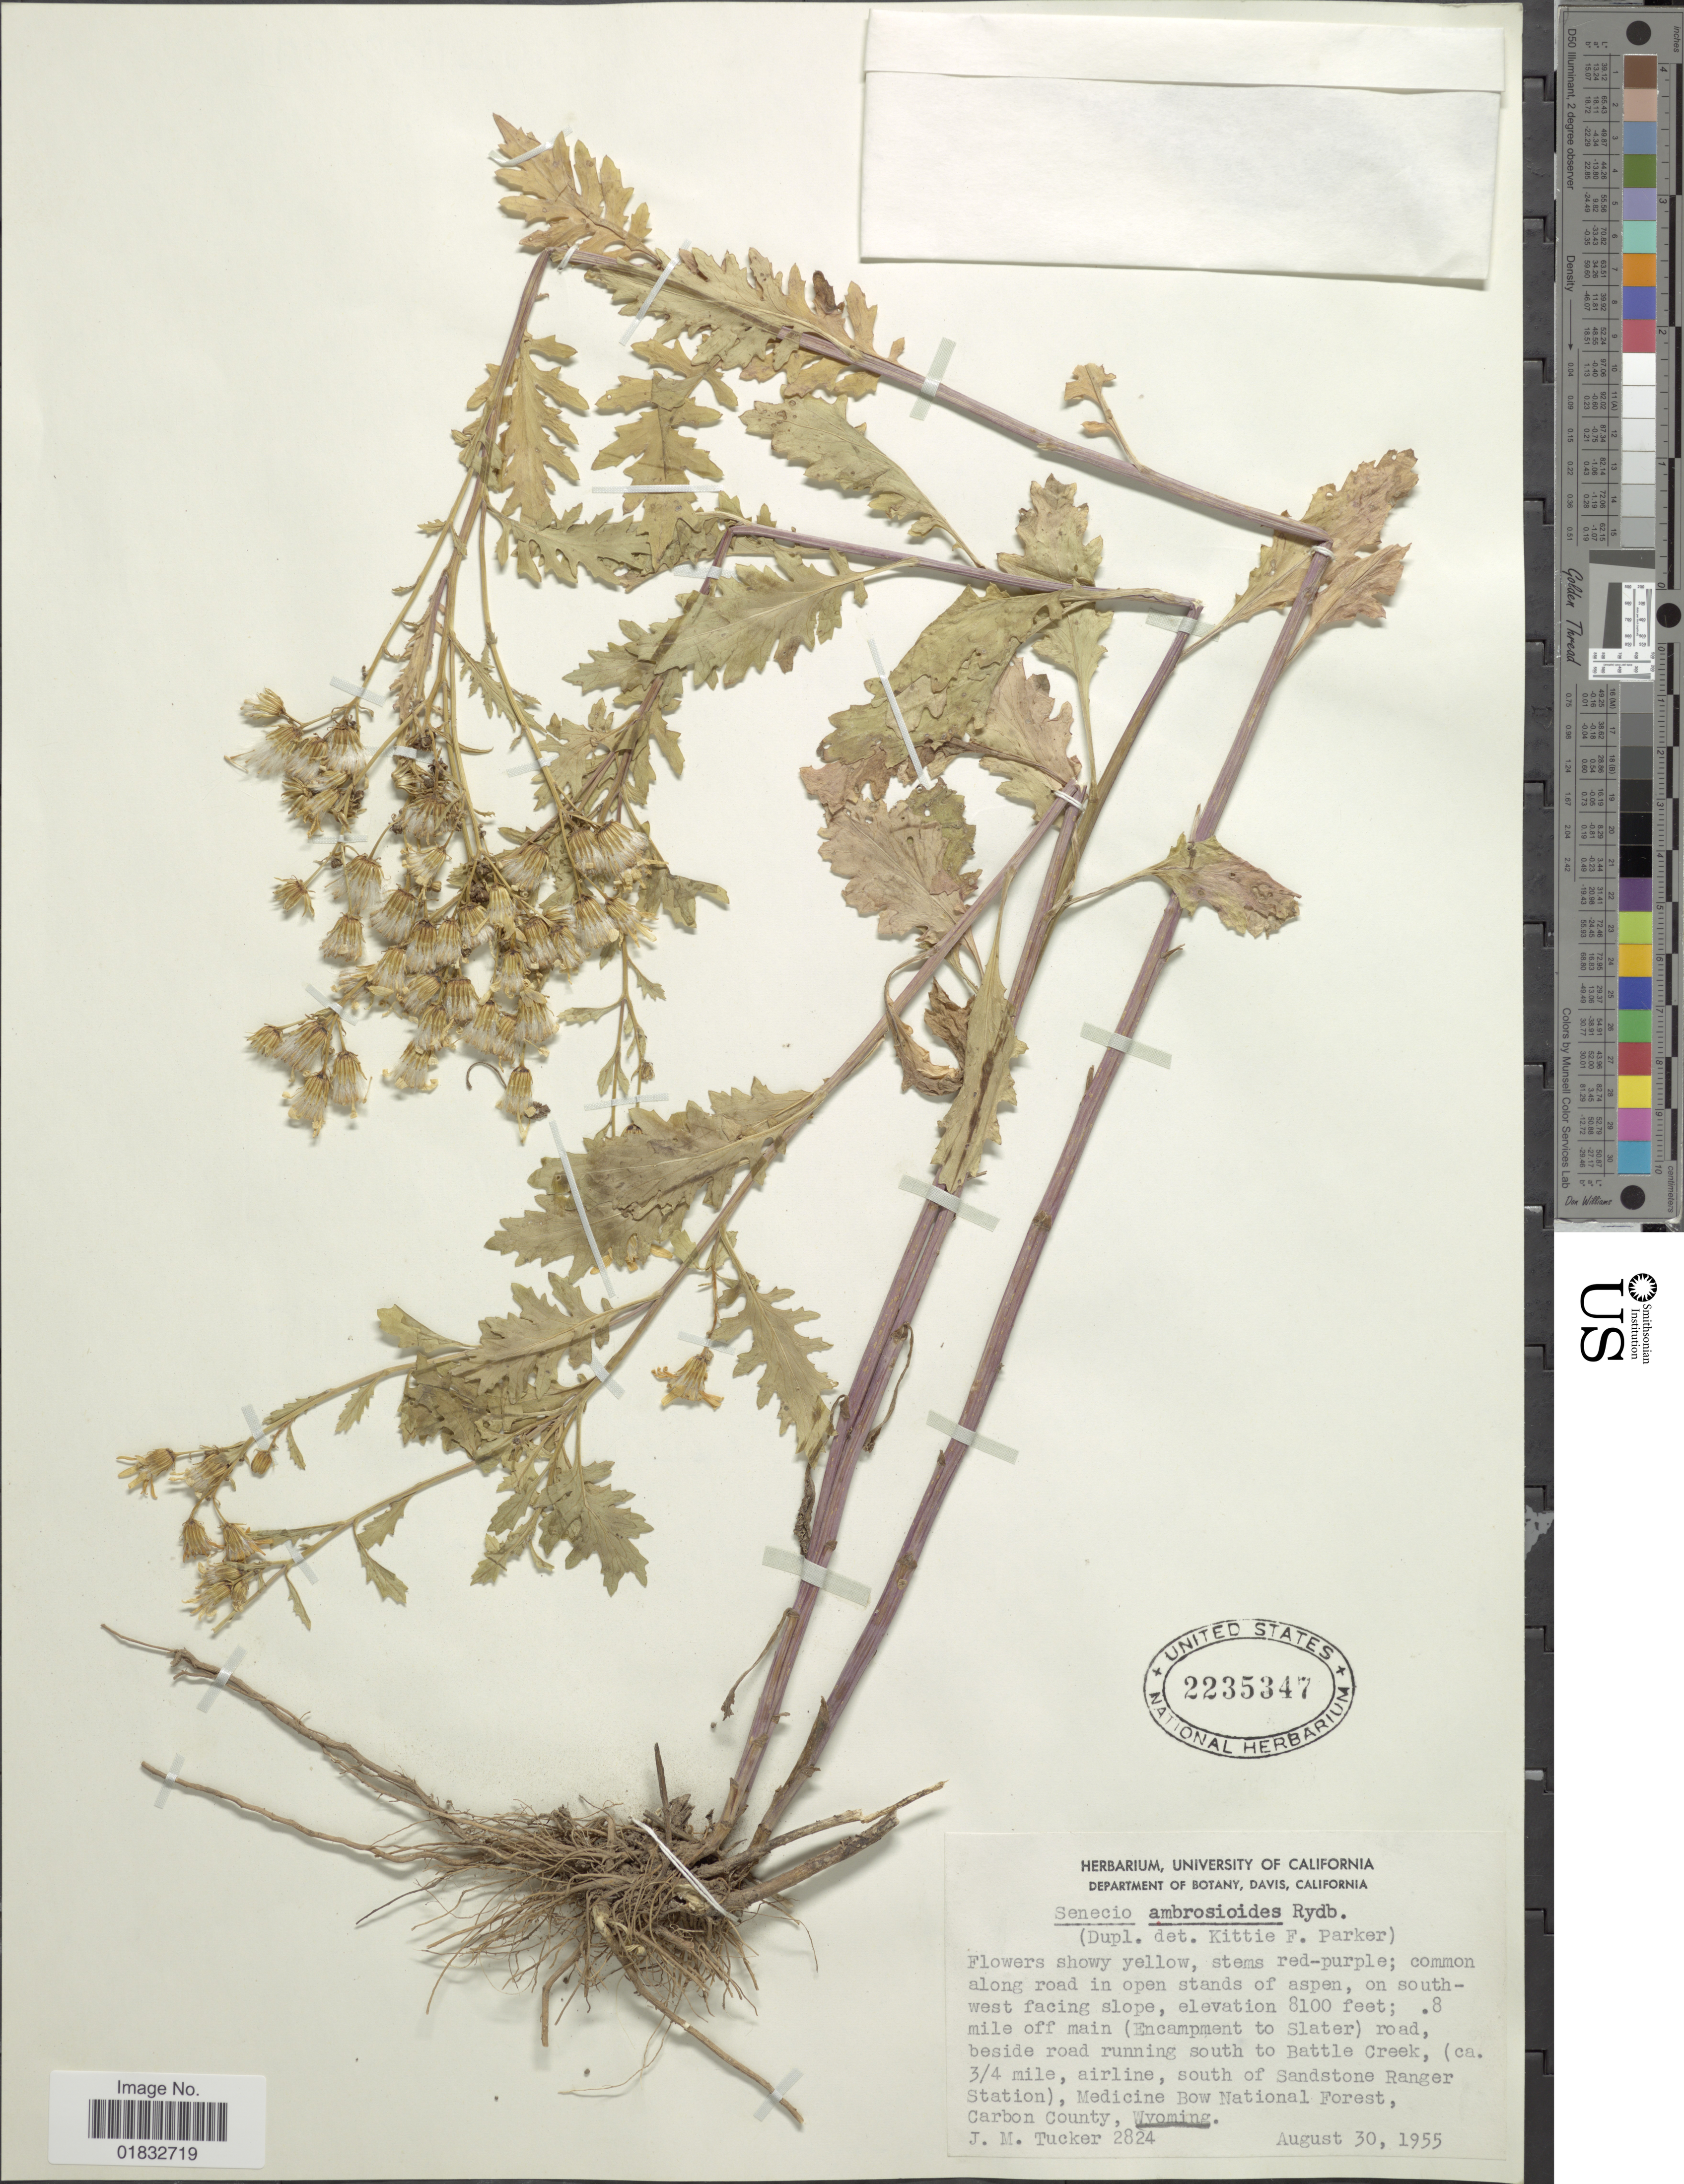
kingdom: Plantae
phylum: Tracheophyta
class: Magnoliopsida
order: Asterales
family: Asteraceae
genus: Senecio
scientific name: Senecio eremophilus var. kingii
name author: (Rydb.) Greenm.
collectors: J. M. Tucker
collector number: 2824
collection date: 1955-08-30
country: United States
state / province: Wyoming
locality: Common along road in open stands of aspen, on southwest facing slope, 8 mile off main (Encampment to Slater) road, beside running south to Battle Creek, (ca. 3/4 mile, airline, south of Sandstone Ranger Station), Medicine Bow National Forest, Carbon County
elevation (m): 2469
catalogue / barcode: US 2235347